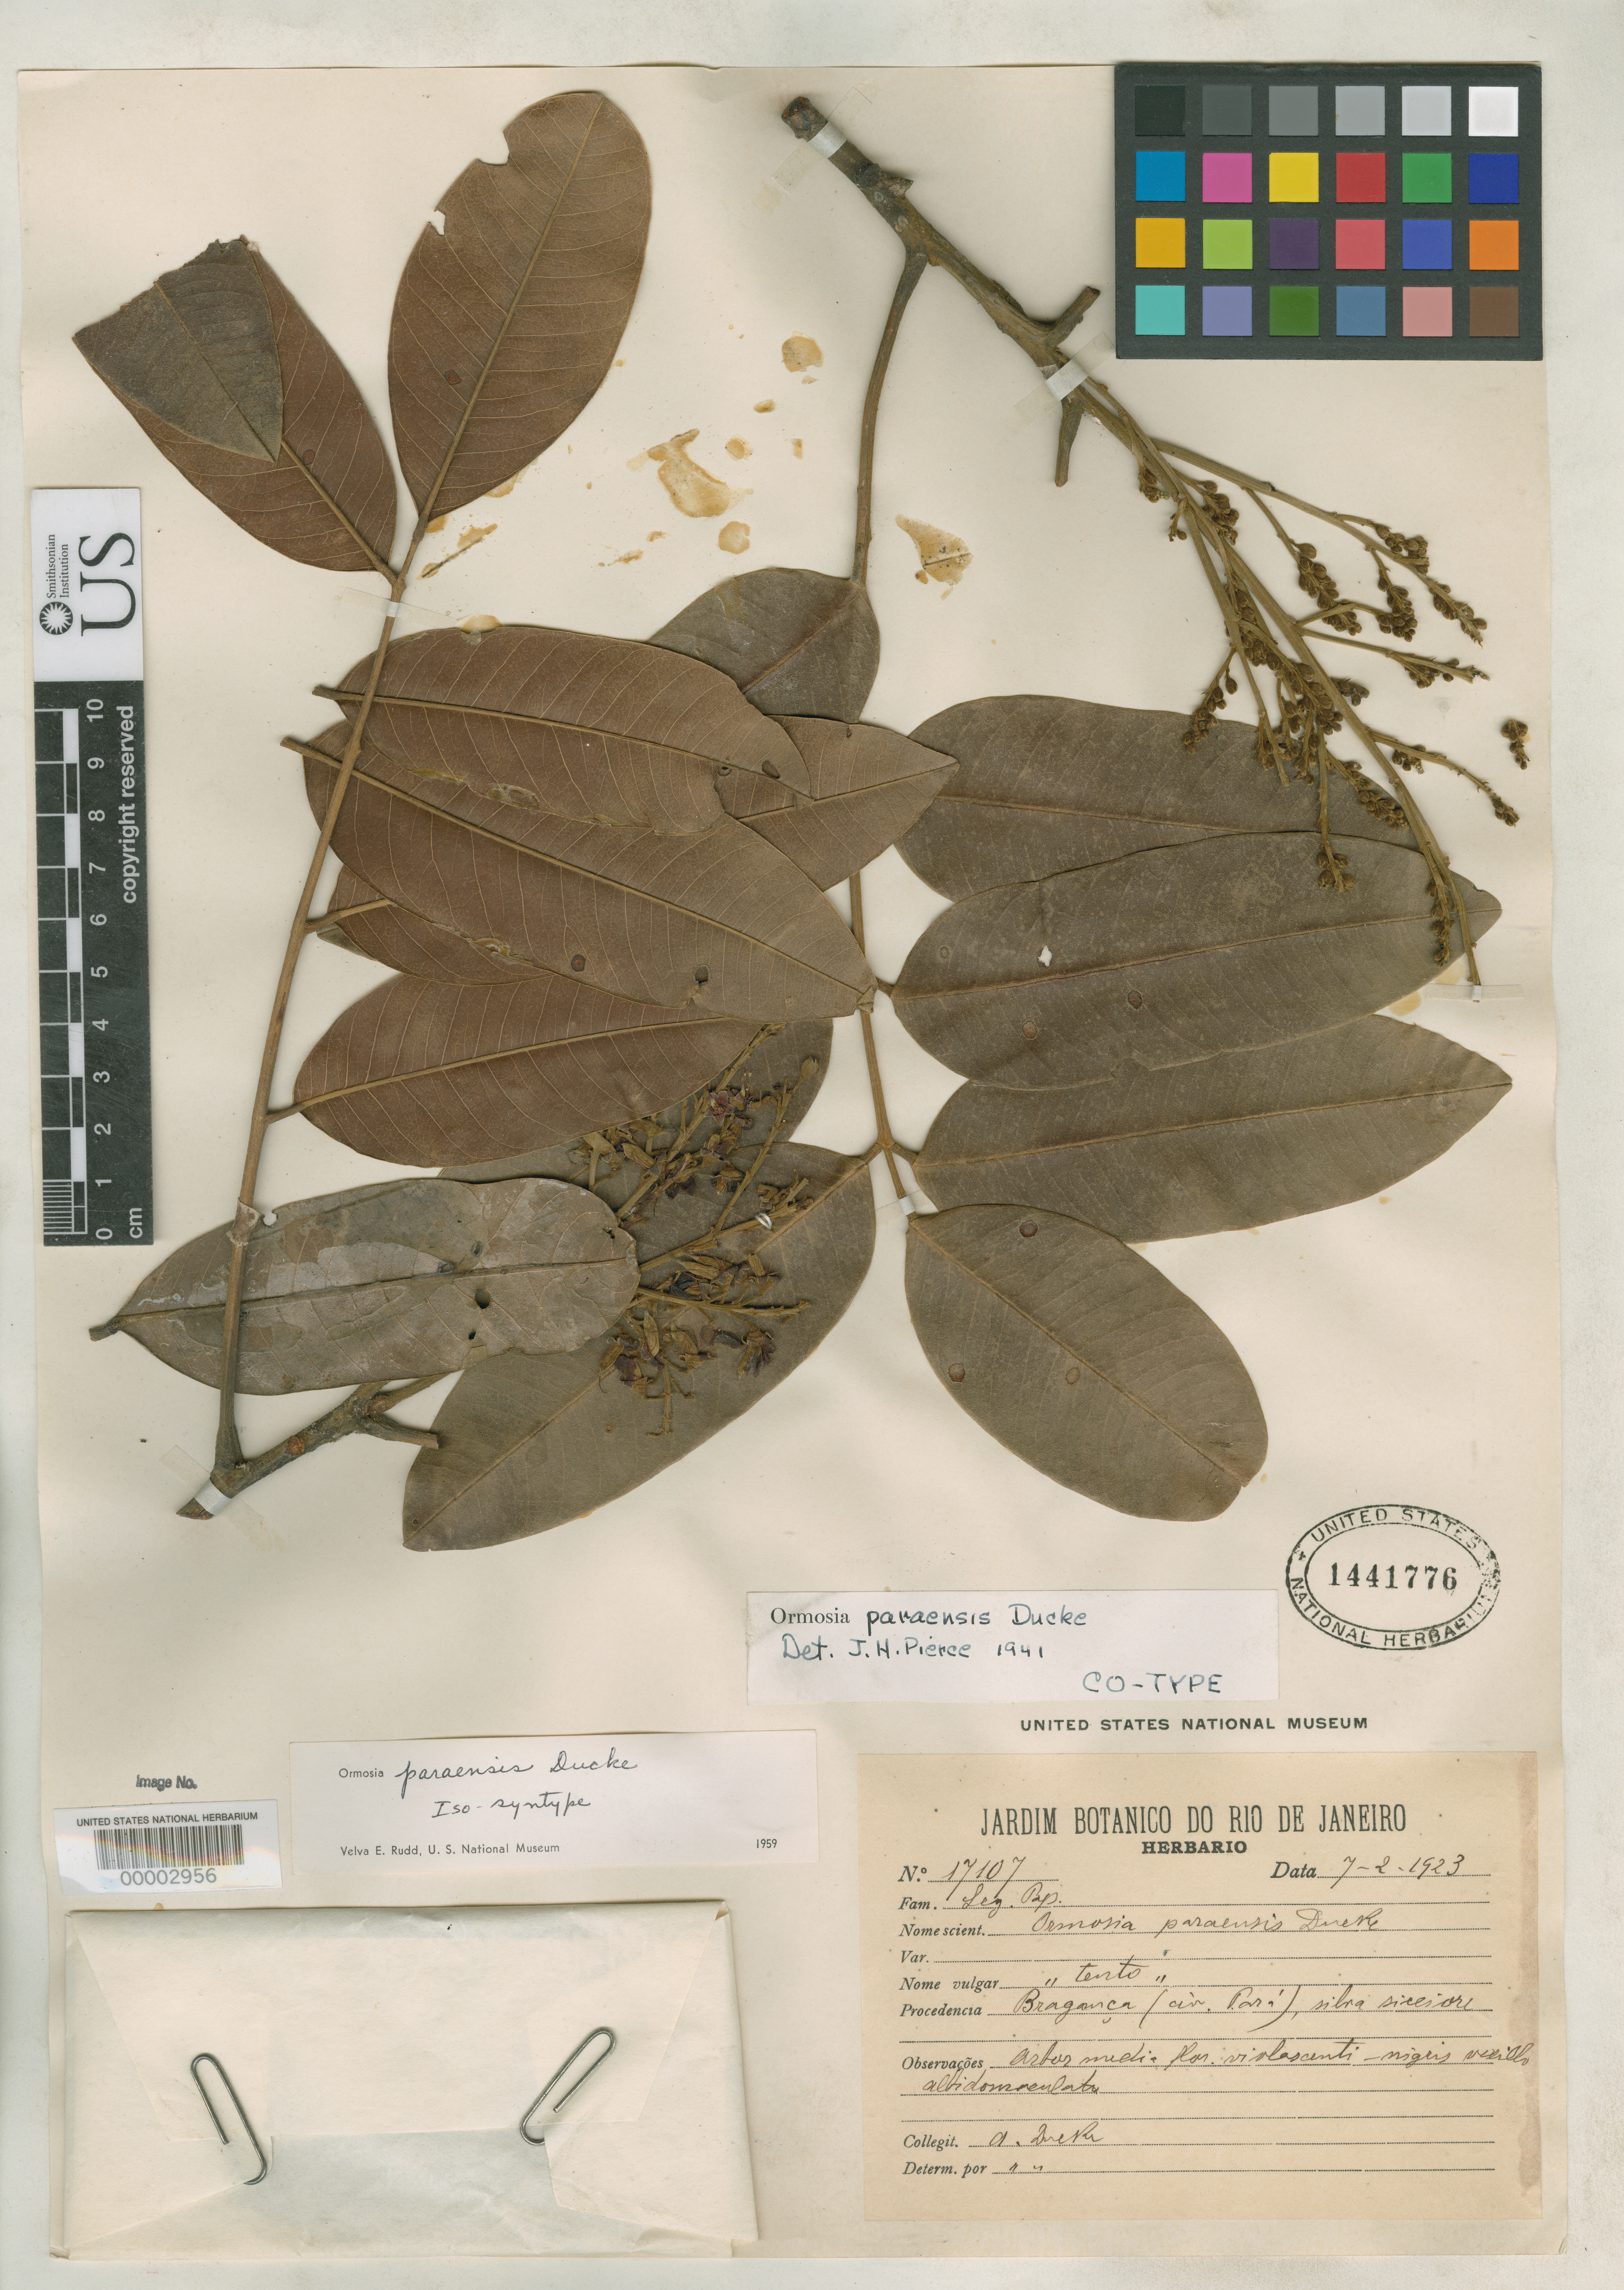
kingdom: Plantae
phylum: Tracheophyta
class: Magnoliopsida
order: Fabales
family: Fabaceae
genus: Ormosia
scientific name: Ormosia paraensis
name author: Ducke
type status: Isosyntype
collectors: A. Ducke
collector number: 17107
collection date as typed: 07 Feb 1923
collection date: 1923-02-07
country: Brazil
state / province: Pará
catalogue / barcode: US 1441776